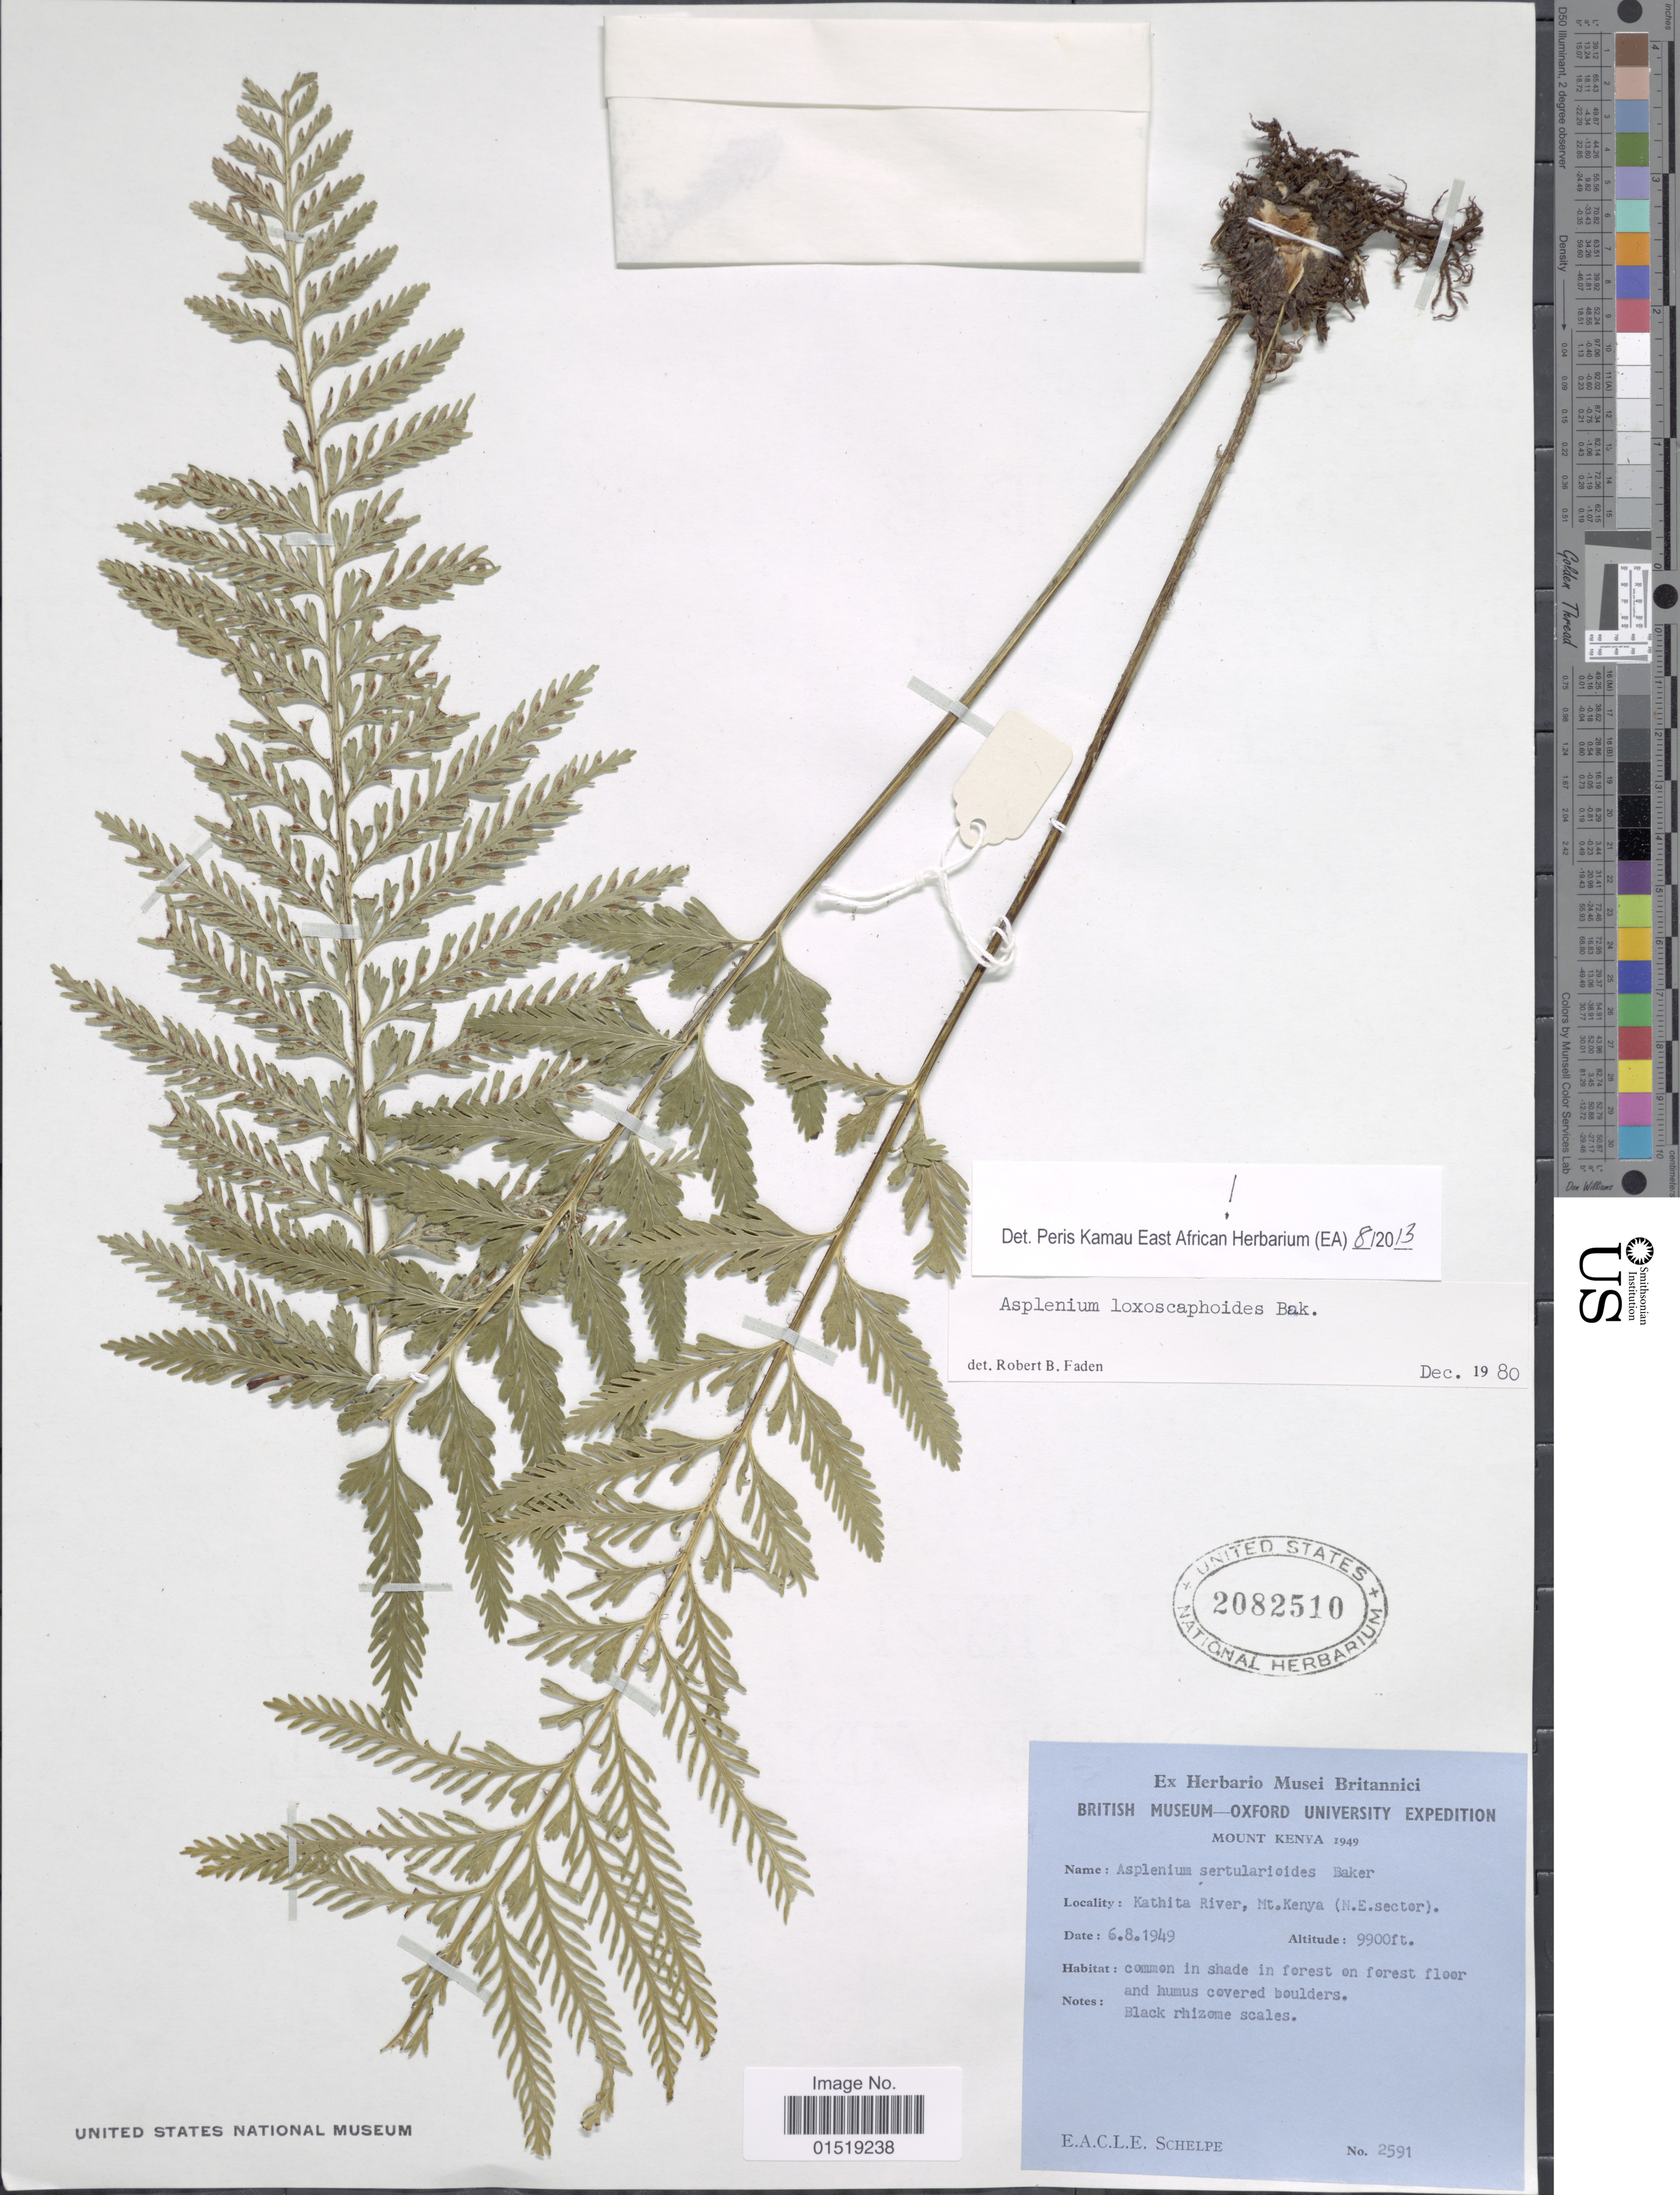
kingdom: Plantae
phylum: Tracheophyta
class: Polypodiopsida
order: Polypodiales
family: Aspleniaceae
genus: Asplenium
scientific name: Asplenium loxoscaphoides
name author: Baker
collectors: E. A. C. L. E. Schelpe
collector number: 2591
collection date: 1949-08-06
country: Kenya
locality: Kathita River, Mt. Kenya (N.E. sector).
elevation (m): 3018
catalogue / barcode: US 2082510